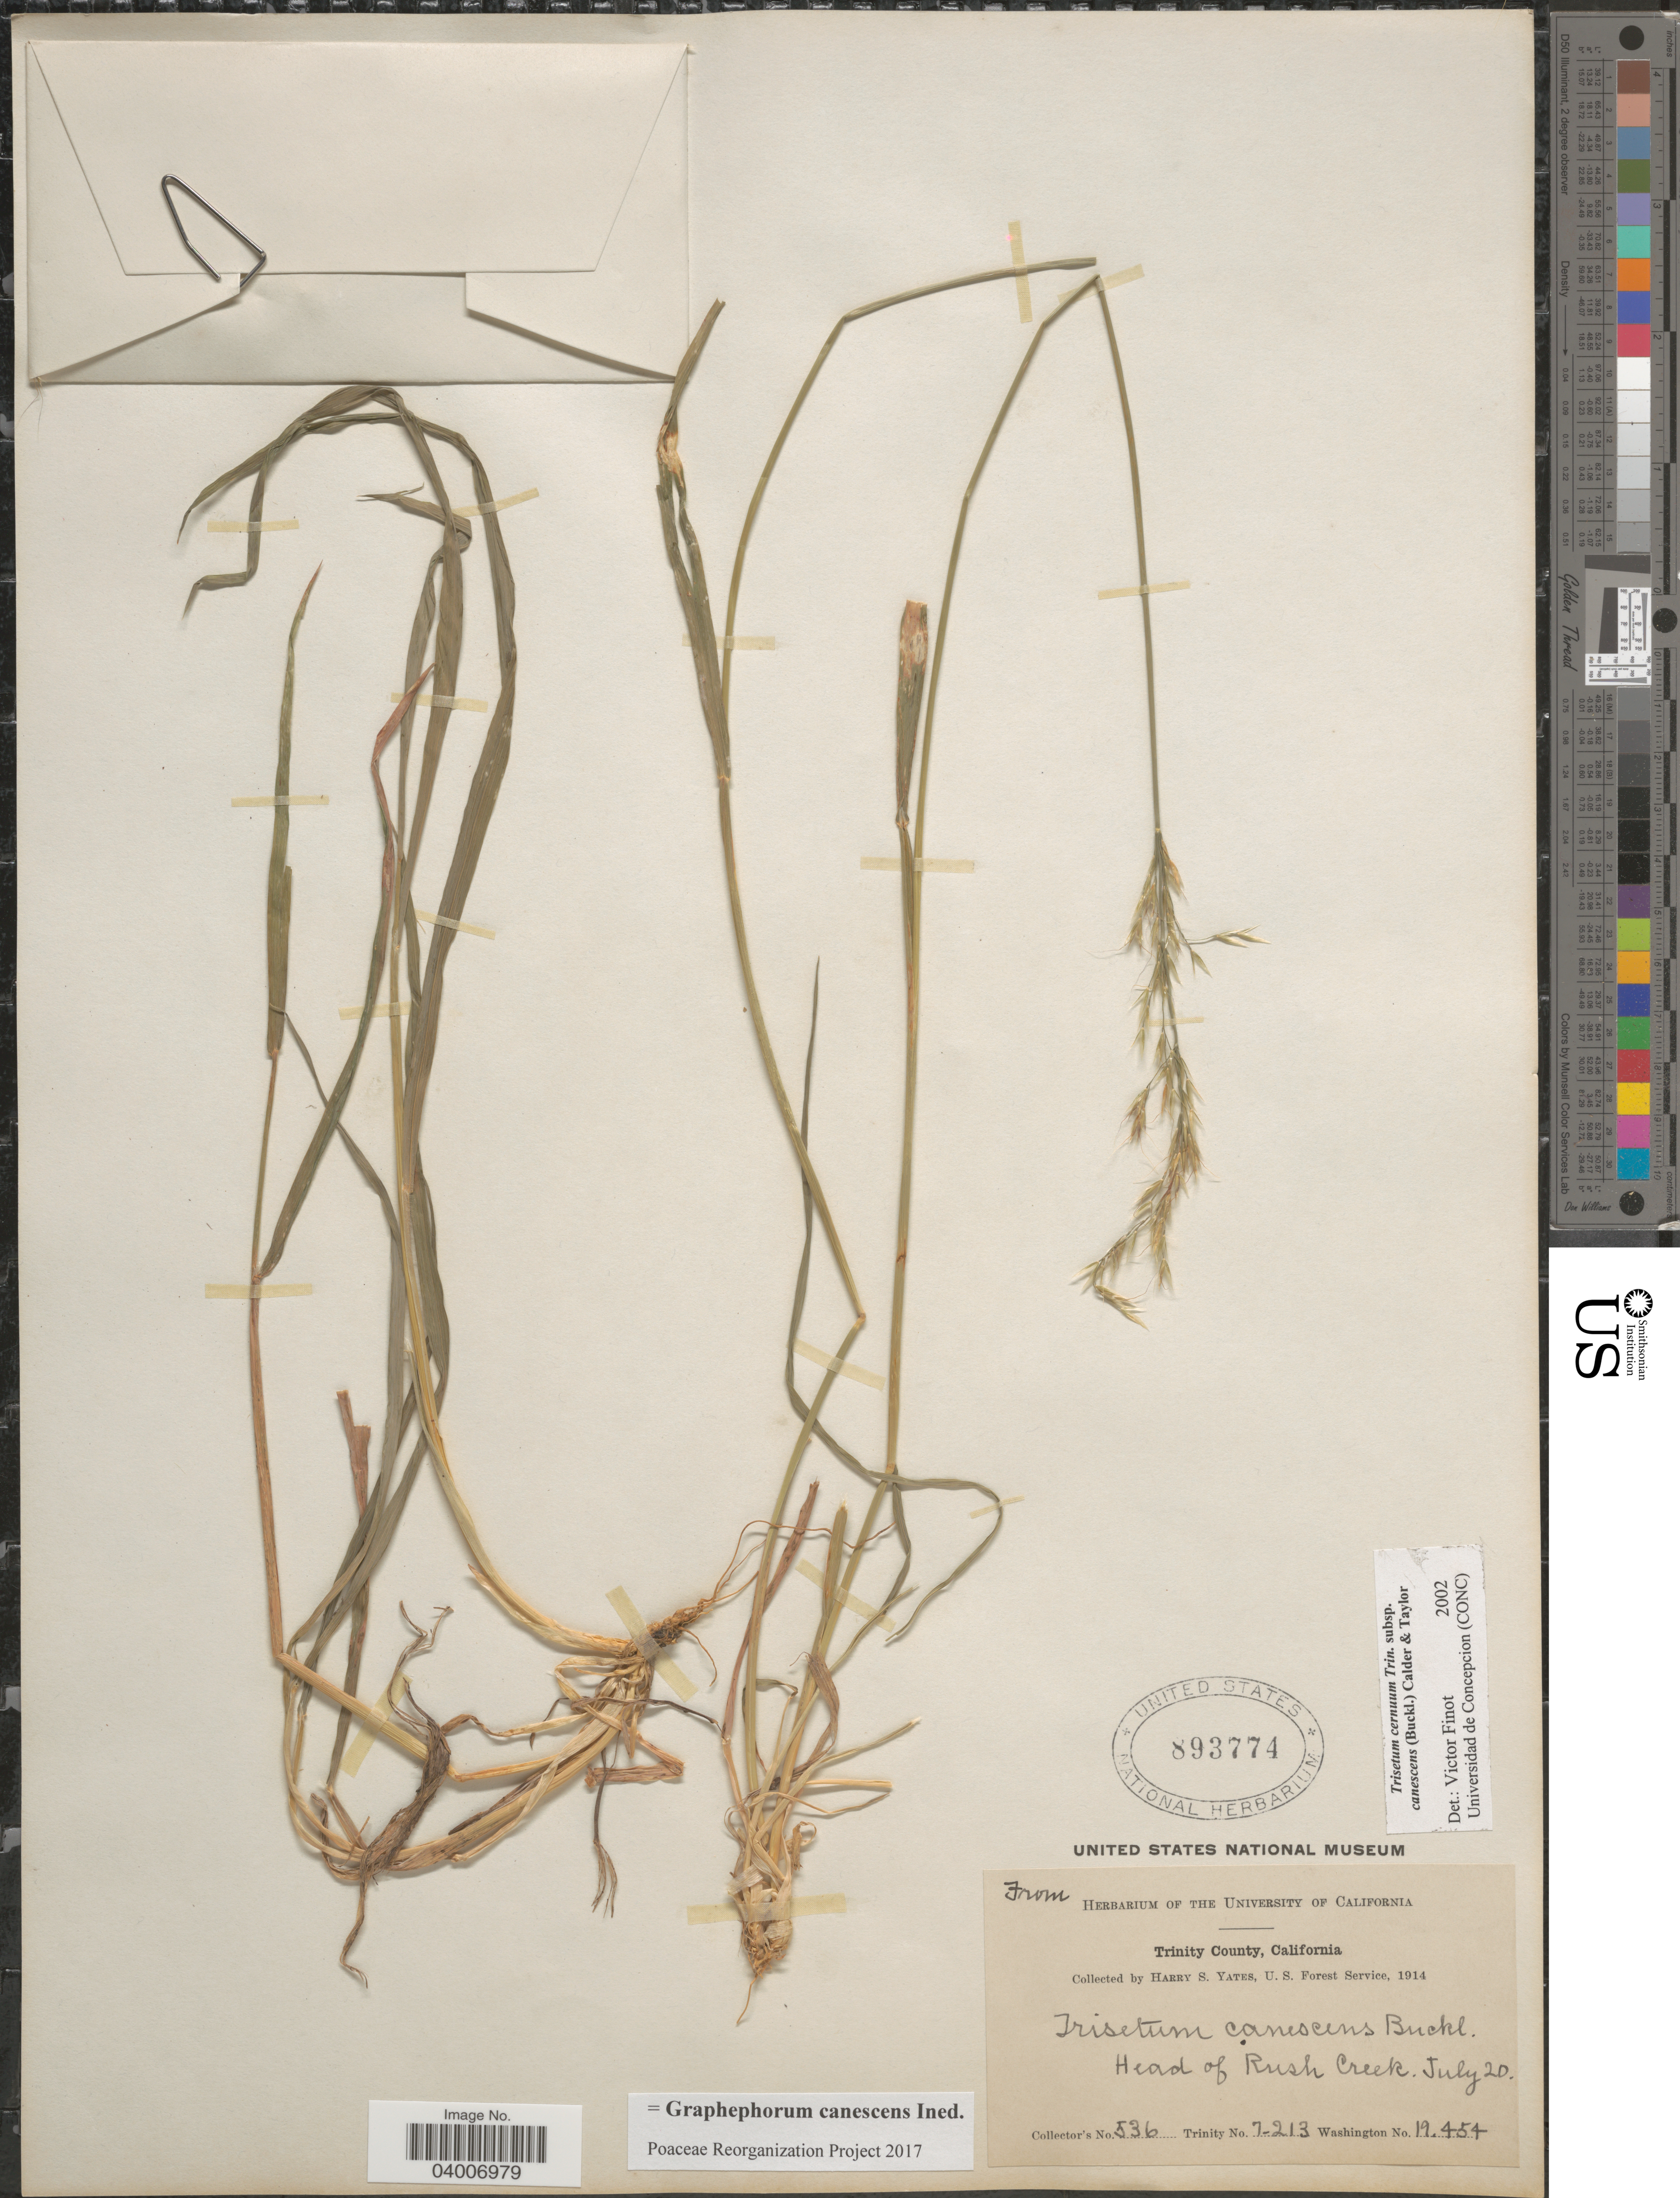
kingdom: Plantae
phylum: Tracheophyta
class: Liliopsida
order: Poales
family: Poaceae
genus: Graphephorum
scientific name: Graphephorum canescens ined.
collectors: H. S. Yates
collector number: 536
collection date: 1914-07-20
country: United States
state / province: California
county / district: Trinity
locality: Trinity County. Head of Rush Creek.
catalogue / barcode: US 893774